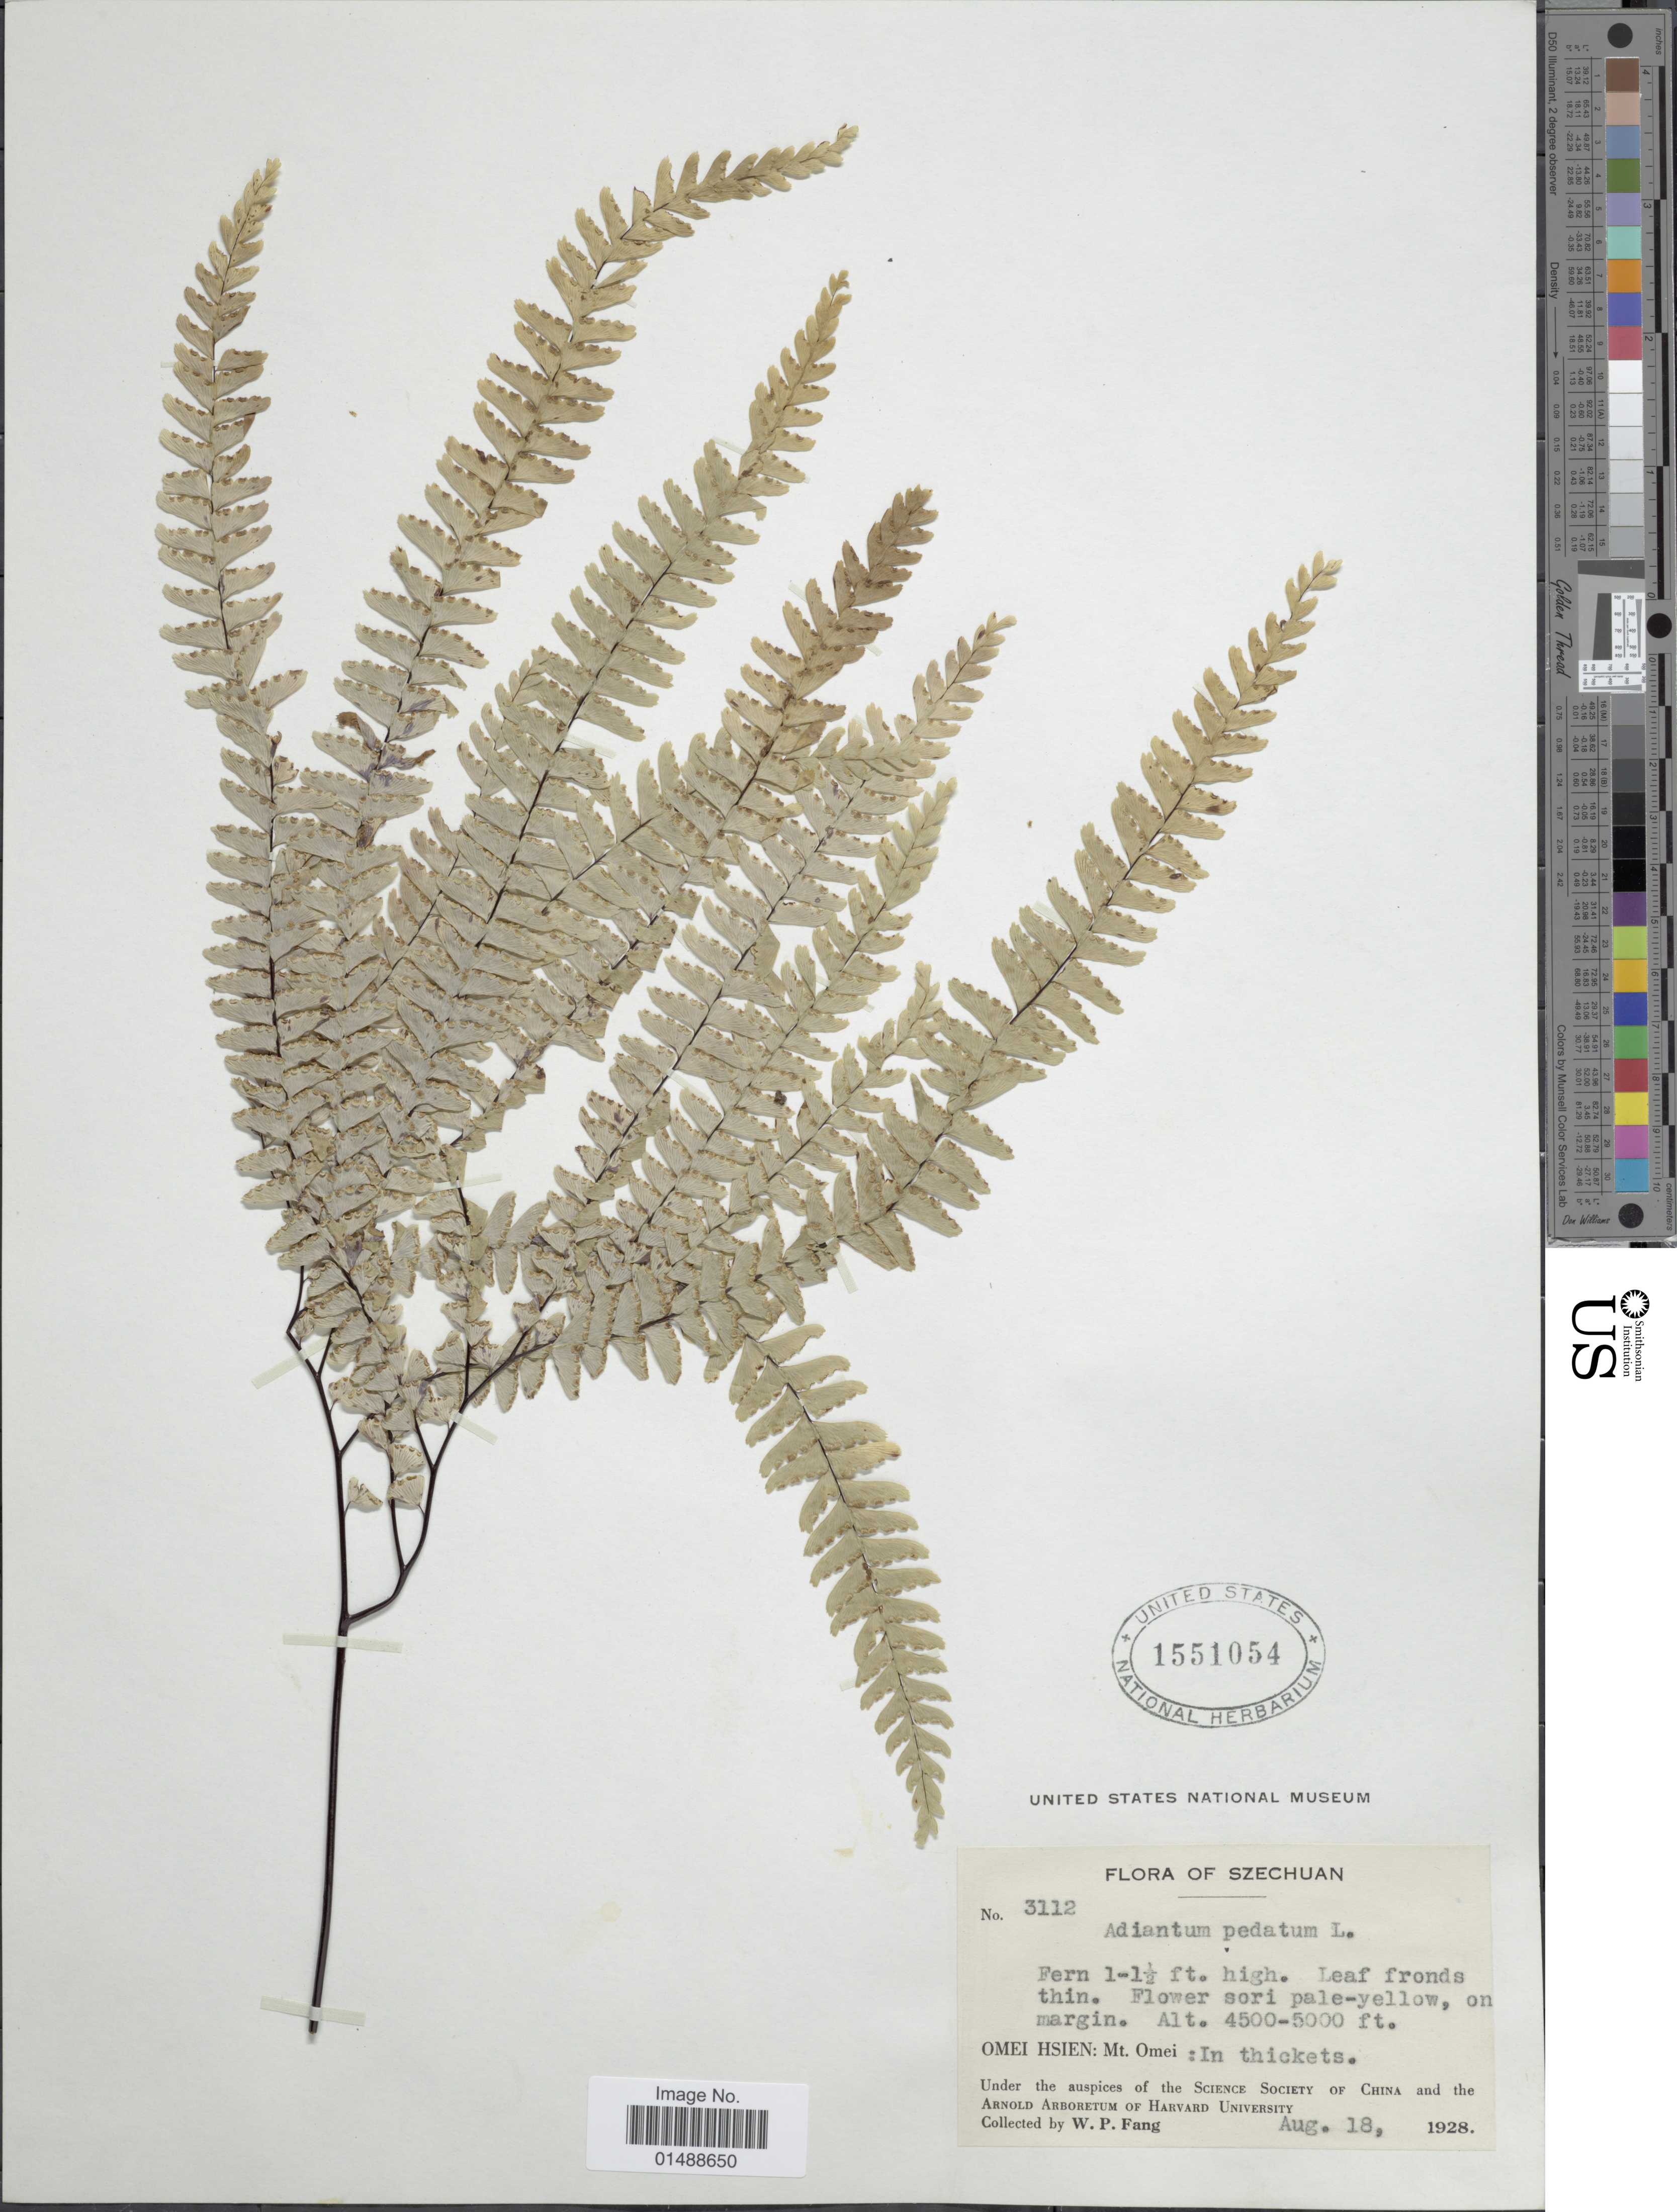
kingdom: Plantae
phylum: Tracheophyta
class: Polypodiopsida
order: Polypodiales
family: Pteridaceae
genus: Adiantum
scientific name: Adiantum pedatum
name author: L.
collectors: W. P. Fang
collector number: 3112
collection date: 1928-08-18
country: China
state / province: Sichuan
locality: Szechuan, Omei Hsien: Mt Omei.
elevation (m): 1372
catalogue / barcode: US 1551054